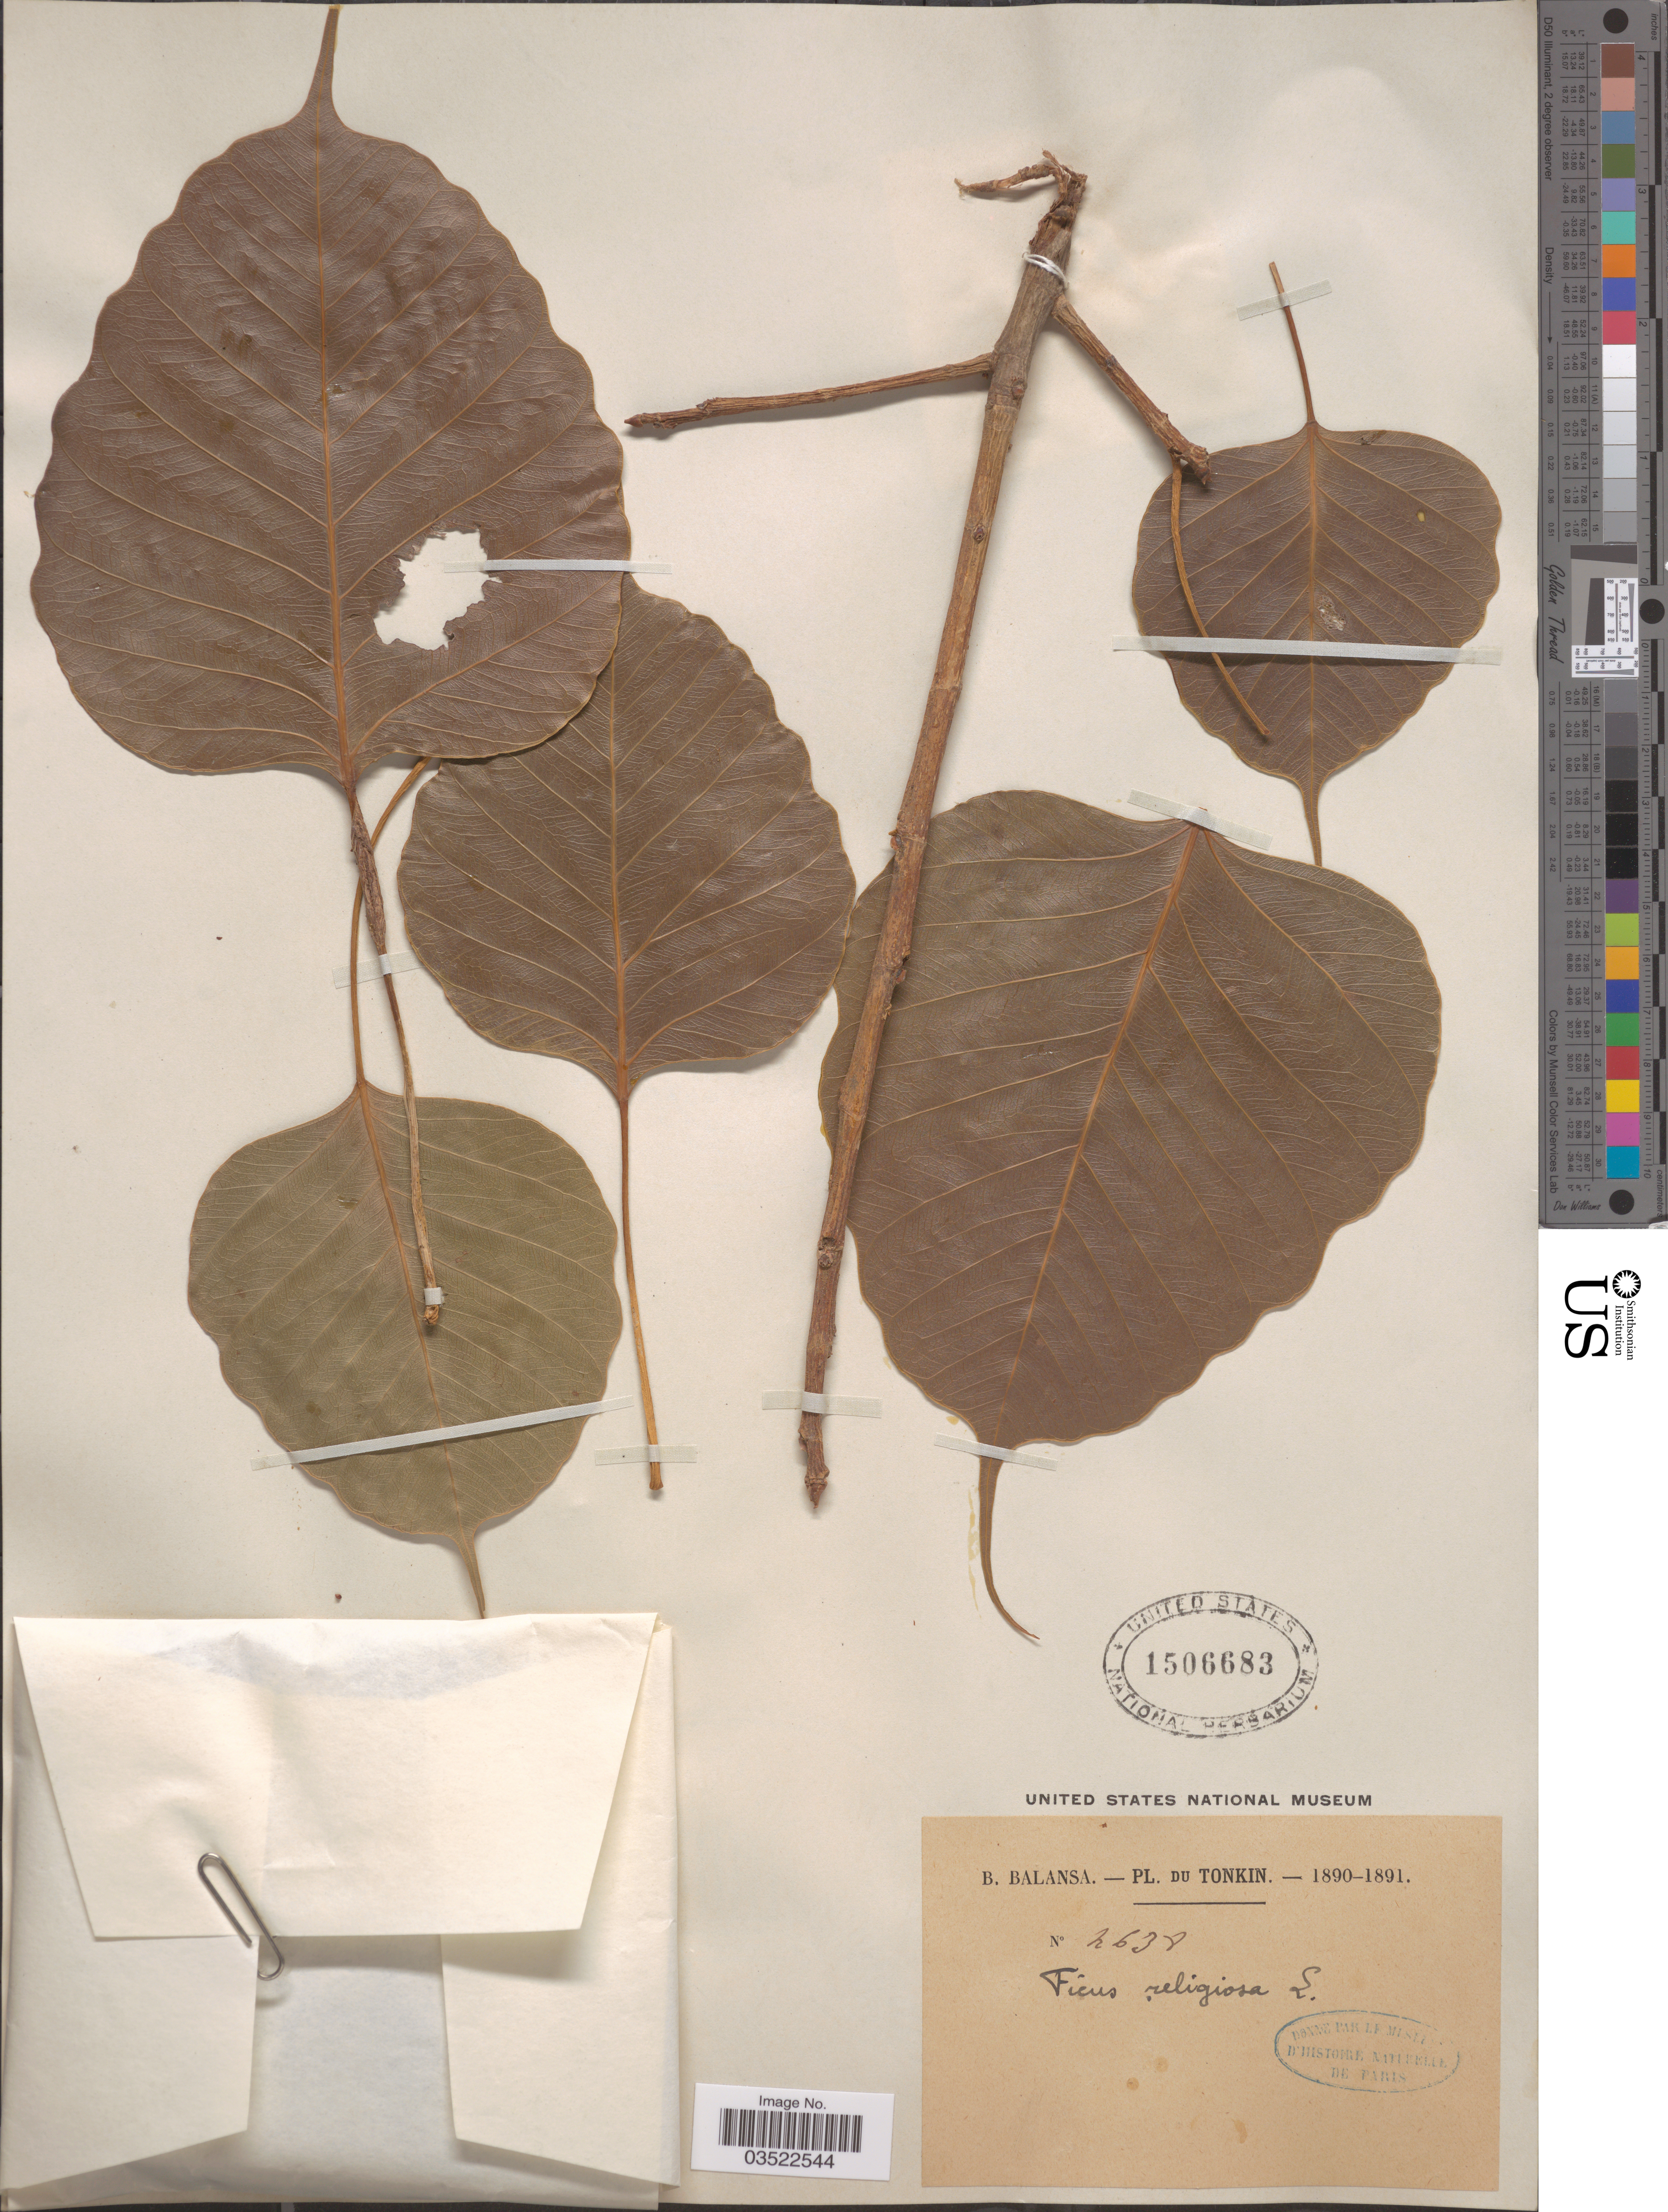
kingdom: Plantae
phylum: Tracheophyta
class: Magnoliopsida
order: Rosales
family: Moraceae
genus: Ficus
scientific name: Ficus religiosa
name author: L.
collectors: B. Balansa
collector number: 2638*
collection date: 1890/1891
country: Vietnam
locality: Tonkin.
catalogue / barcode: US 1506683